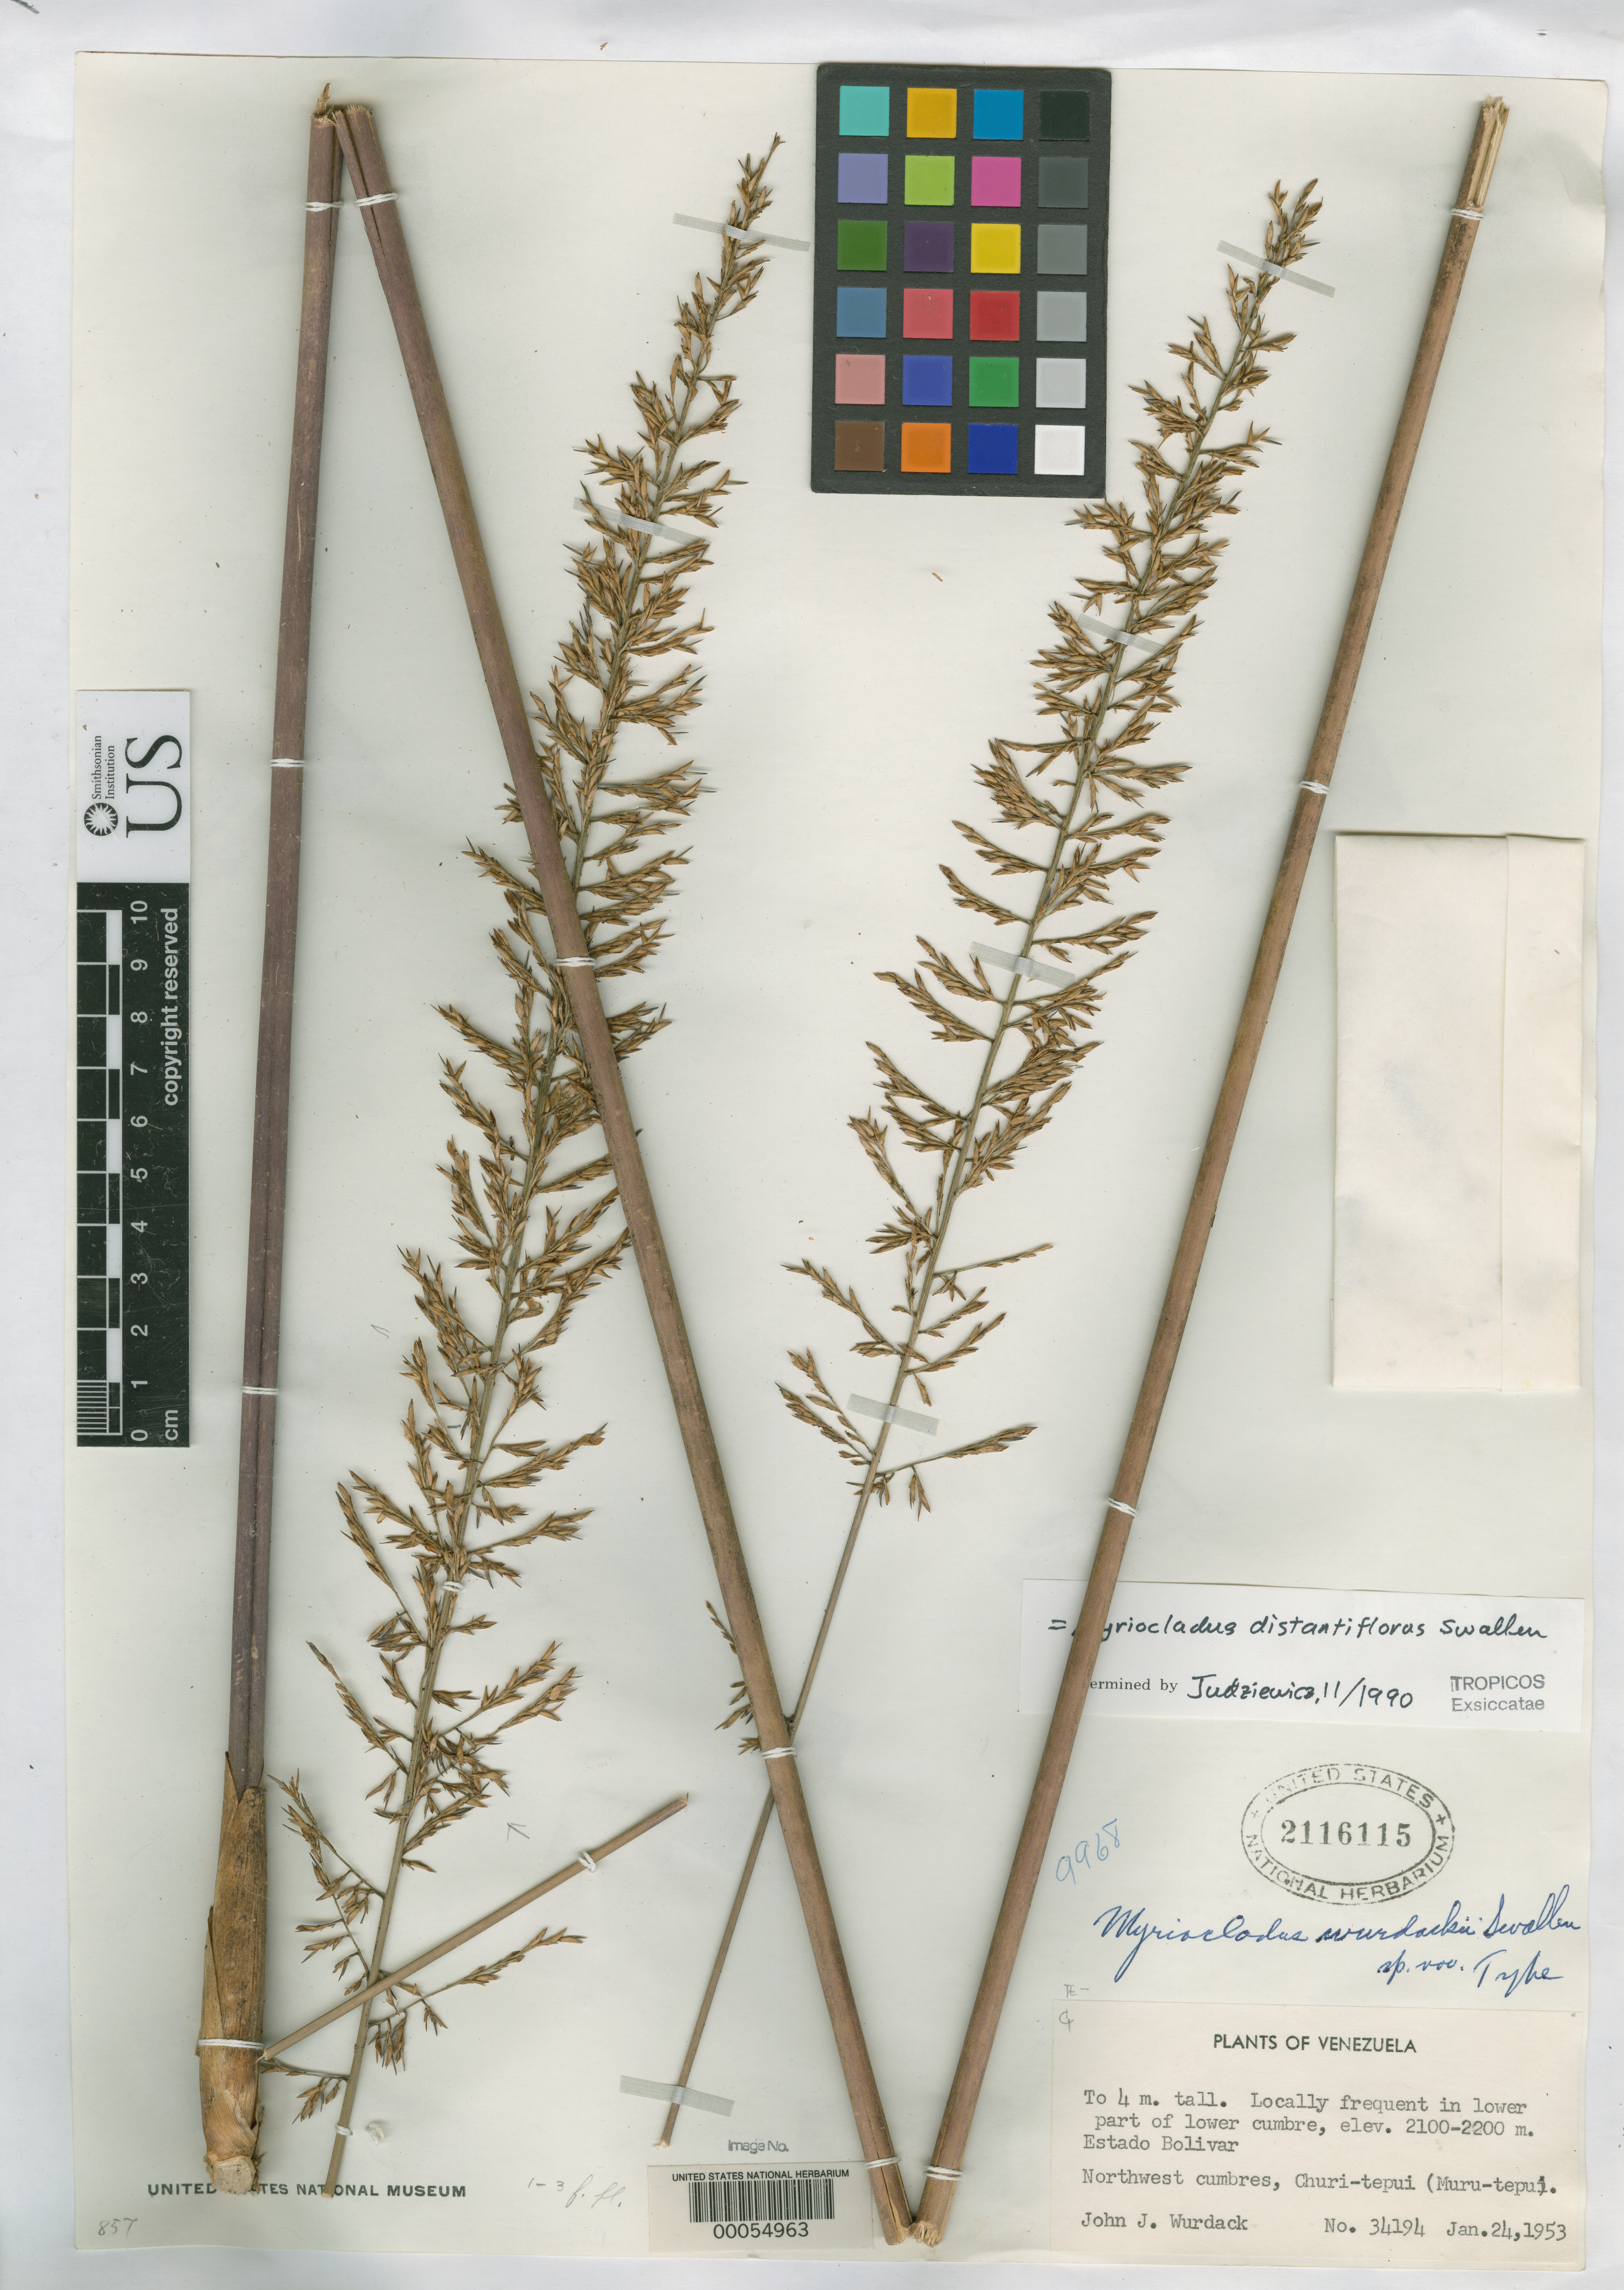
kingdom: Plantae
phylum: Tracheophyta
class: Liliopsida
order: Poales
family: Poaceae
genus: Myriocladus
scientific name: Myriocladus wurdackii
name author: Swallen in Maguire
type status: Holotype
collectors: J. J. Wurdack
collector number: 34194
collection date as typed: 24 Jan 1953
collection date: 1953-01-24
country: Venezuela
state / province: Bolivar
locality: Churi-tepui Muru-tepui.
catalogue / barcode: US 2116115